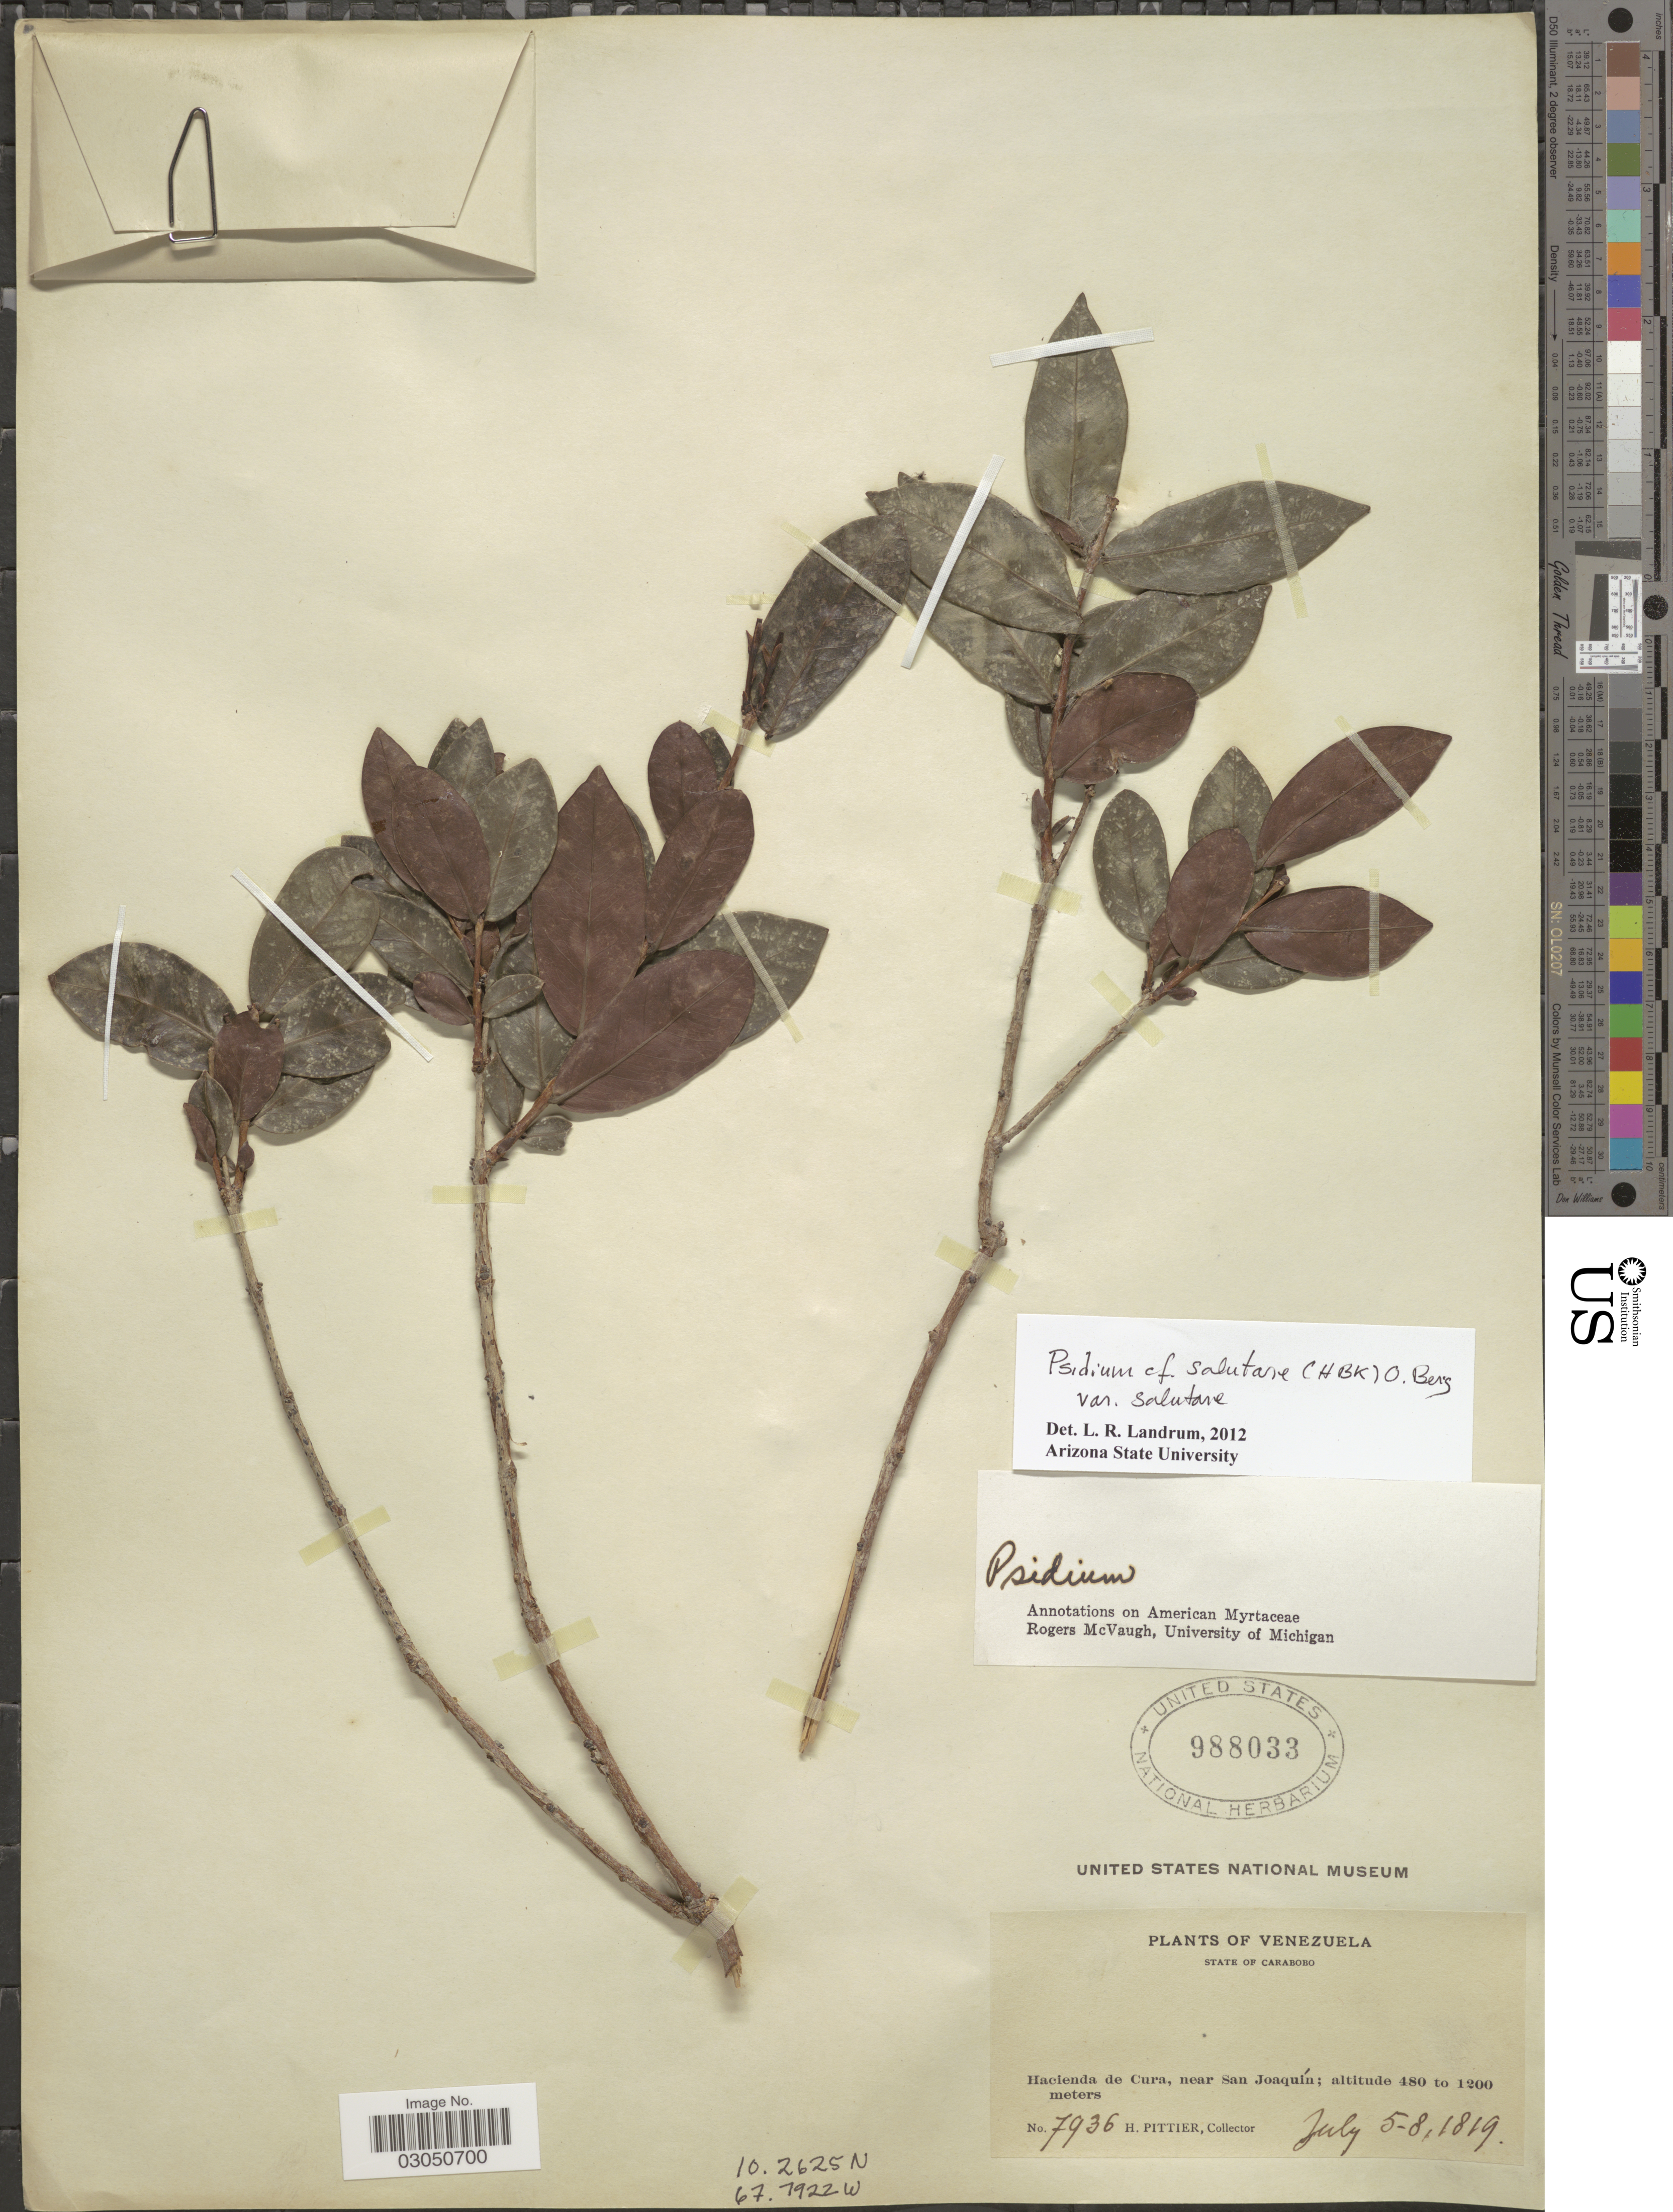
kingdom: Plantae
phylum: Tracheophyta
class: Magnoliopsida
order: Myrtales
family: Myrtaceae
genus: Psidium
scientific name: Psidium salutare var. salutare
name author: (Kunth) O. Berg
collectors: H. F. Pittier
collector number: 7936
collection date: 1819-07-05/1819-07-08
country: Venezuela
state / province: Carabobo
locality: Hacienda de Cura, near San Joaquín.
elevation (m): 480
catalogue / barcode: US 988033